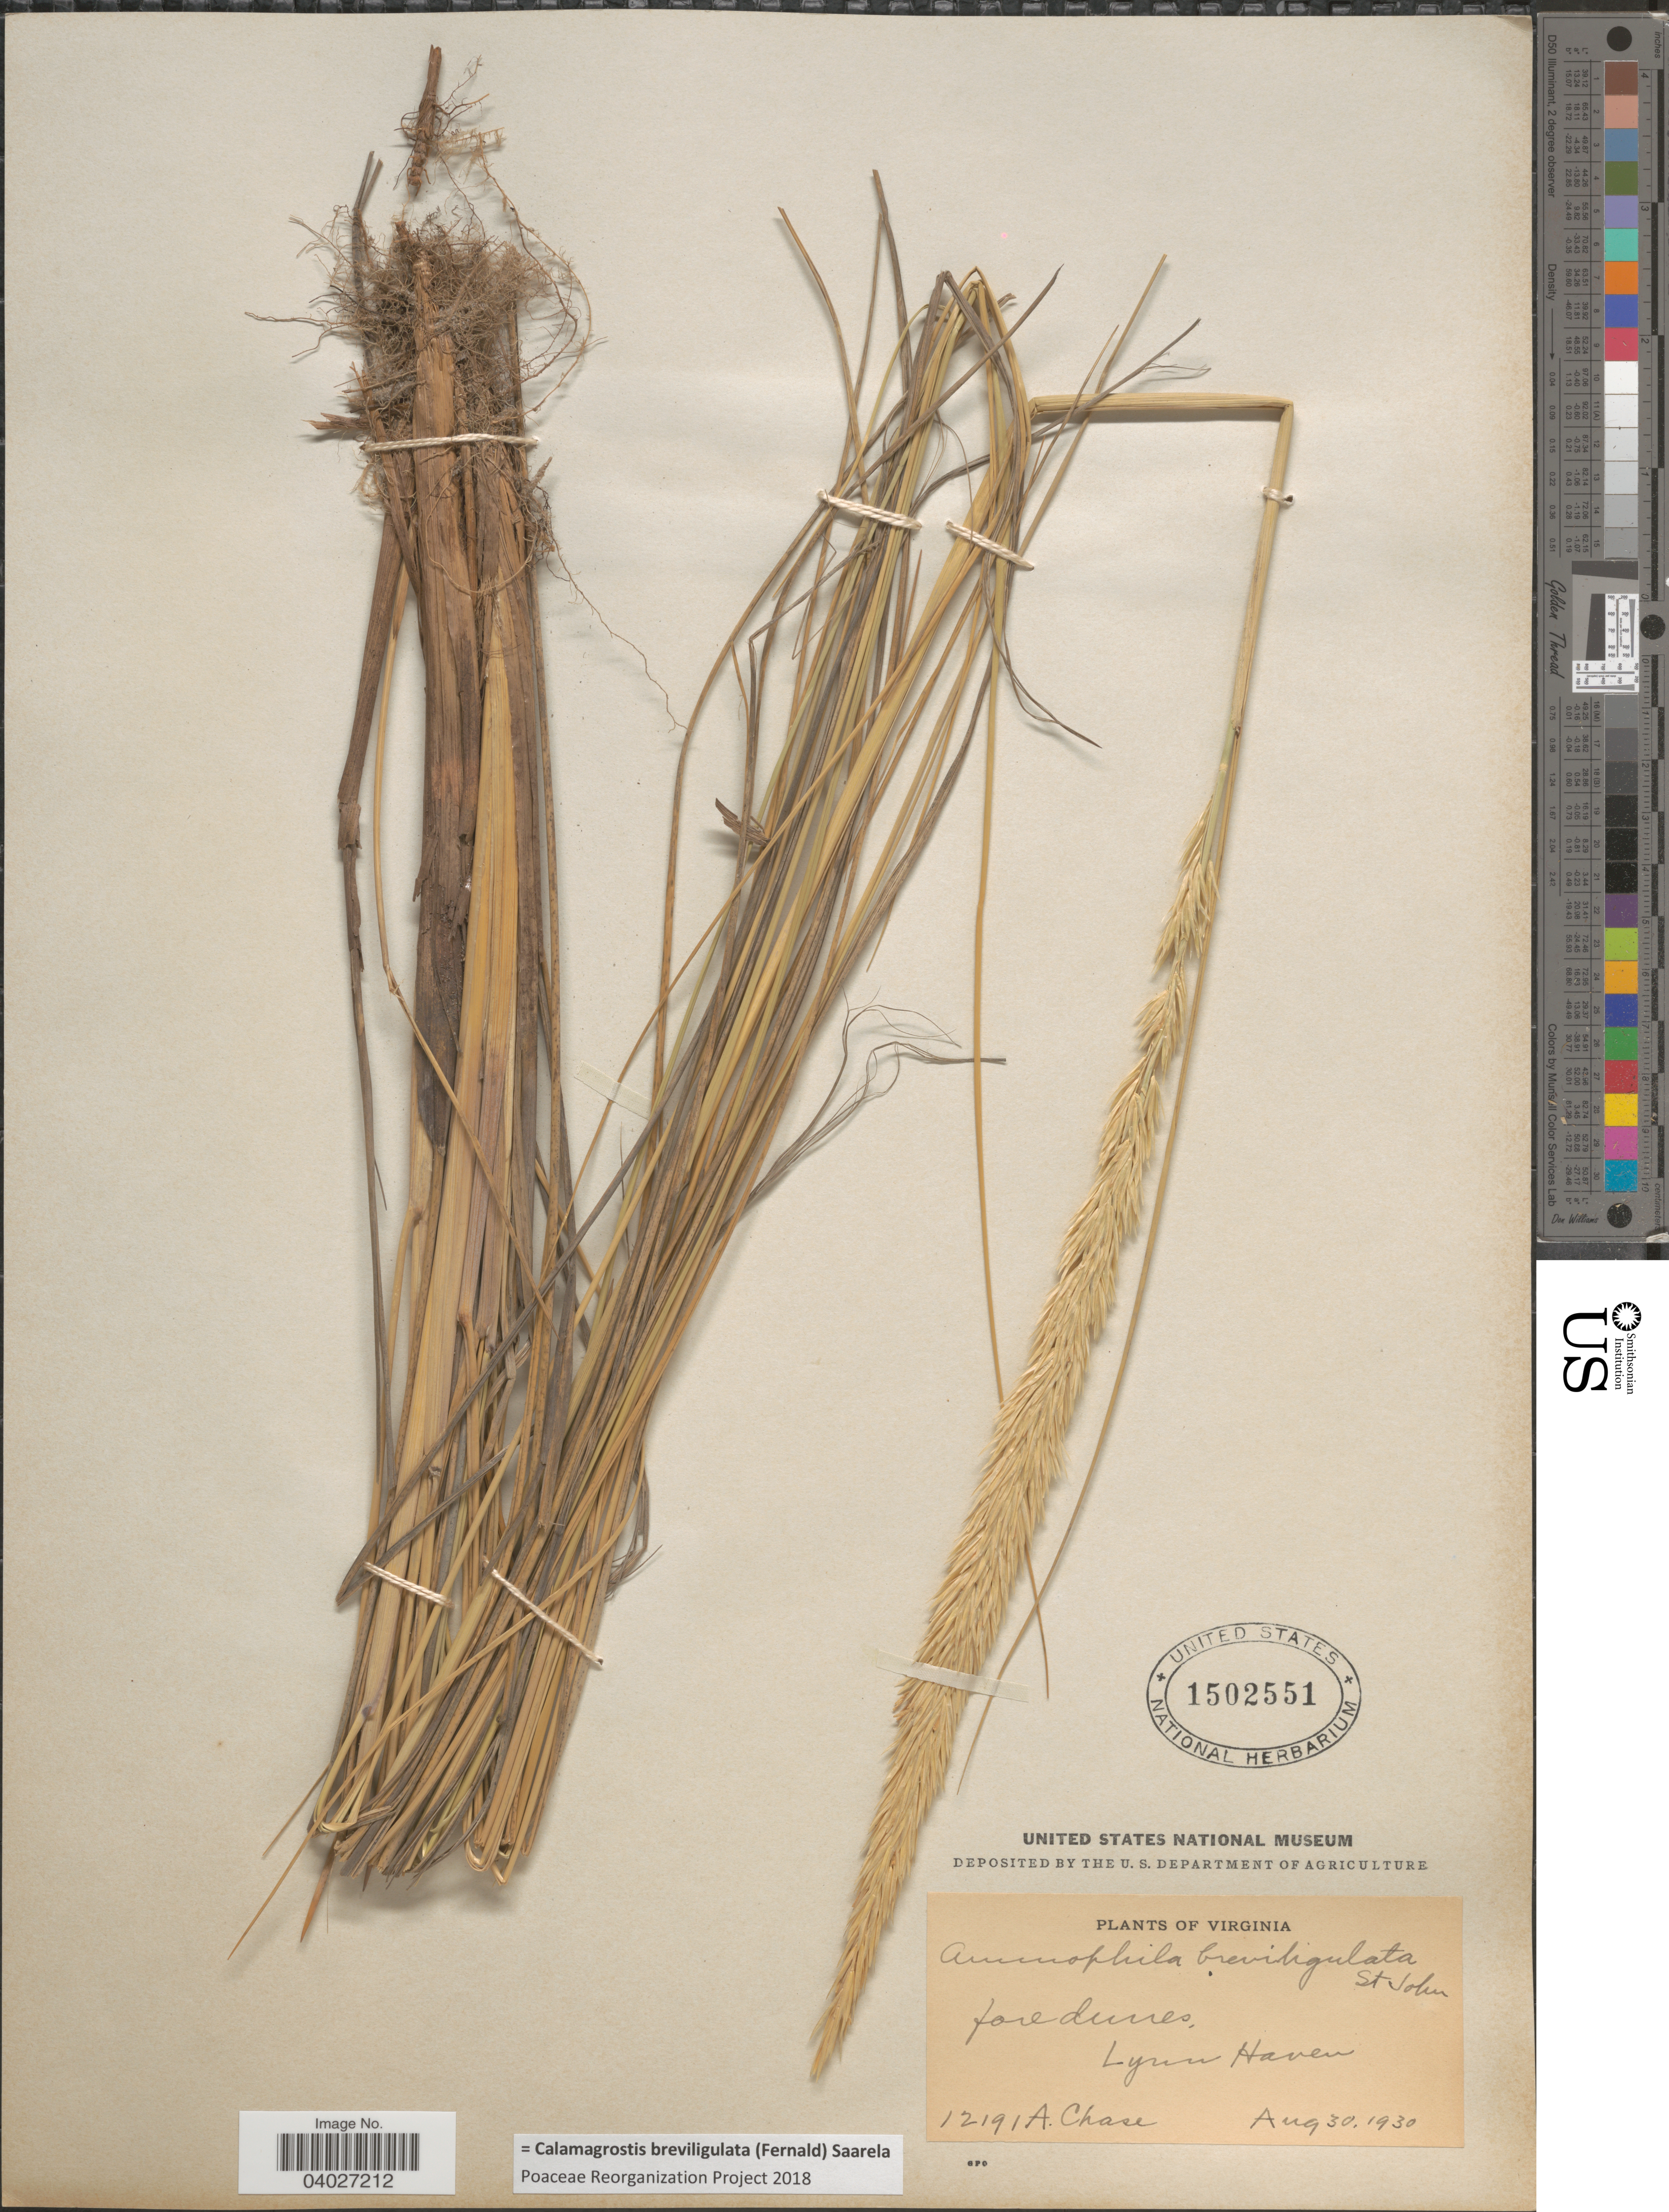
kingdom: Plantae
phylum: Tracheophyta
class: Liliopsida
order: Poales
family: Poaceae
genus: Calamagrostis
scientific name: Calamagrostis breviligulata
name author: (Fernald) Saarela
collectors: A. Chase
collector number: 12191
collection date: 1930-08-30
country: United States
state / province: Virginia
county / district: City of Virginia Beach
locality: Lynn Haven.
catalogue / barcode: US 1502551